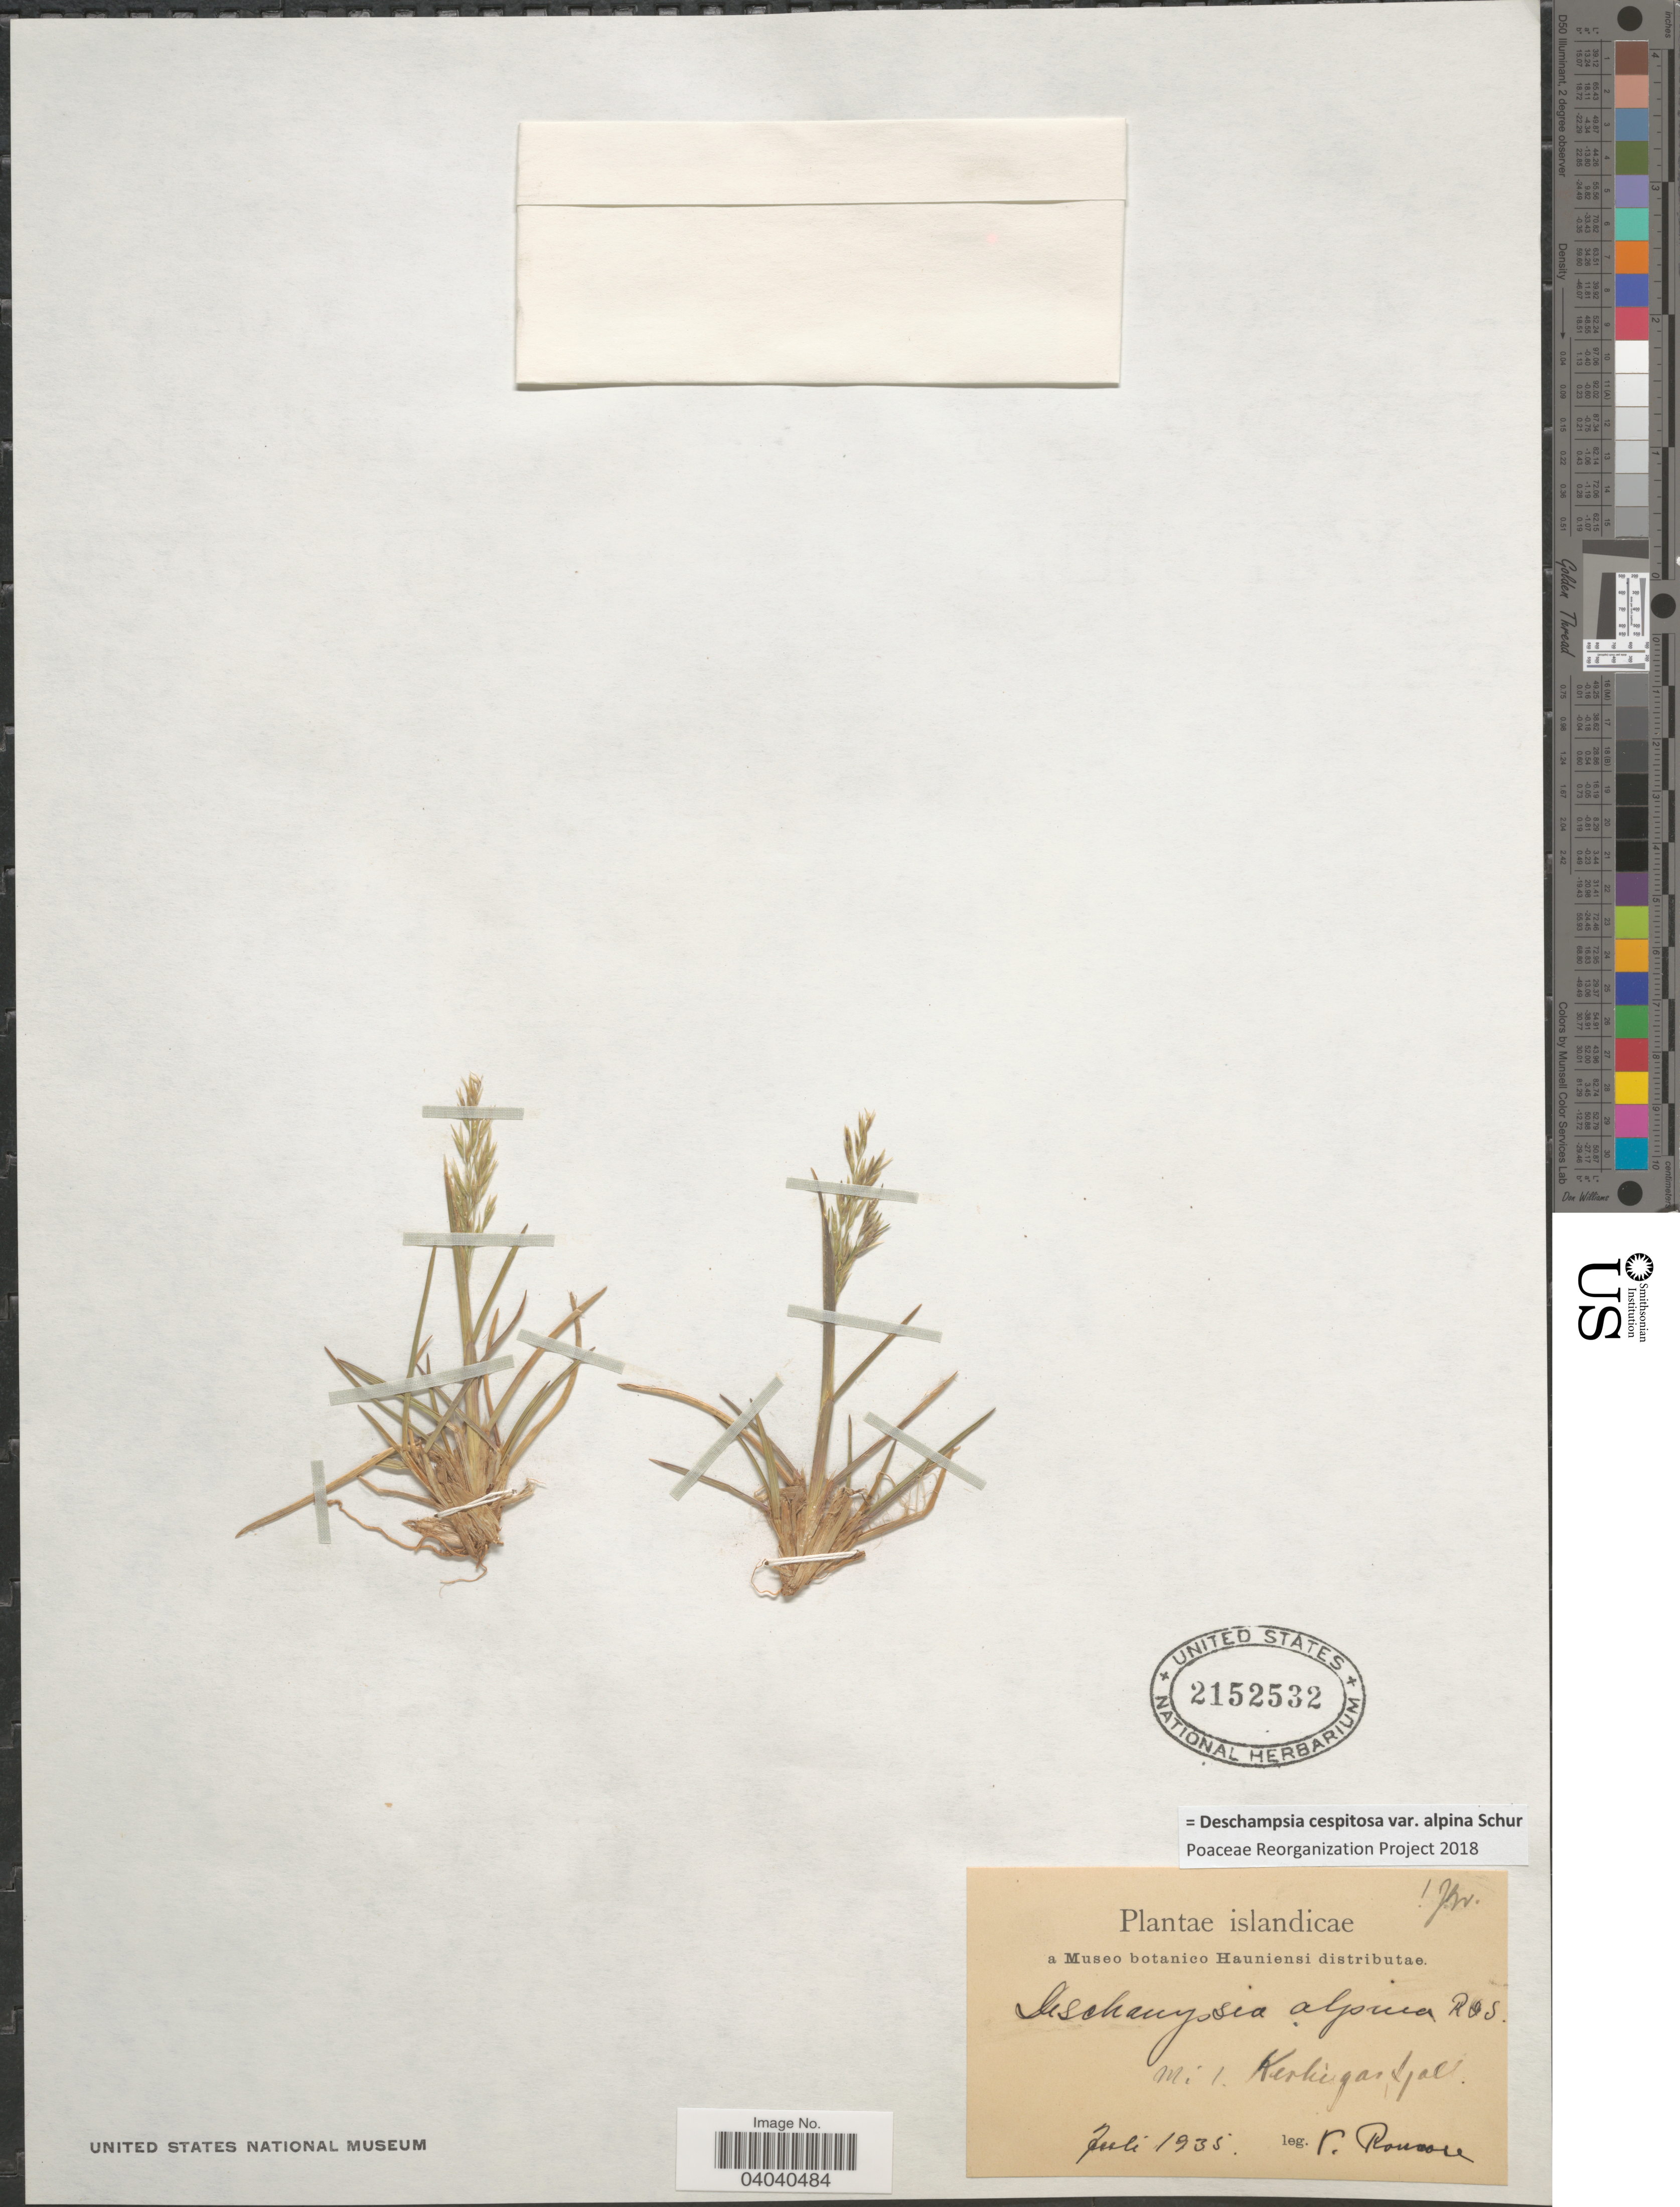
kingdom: Plantae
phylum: Tracheophyta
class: Liliopsida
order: Poales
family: Poaceae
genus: Deschampsia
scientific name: Deschampsia cespitosa var. alpina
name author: Vasey ex W.J. Beal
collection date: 1935-07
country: Iceland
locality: Islandicae. Mil. Kerlingarfjall.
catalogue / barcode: US 2152532